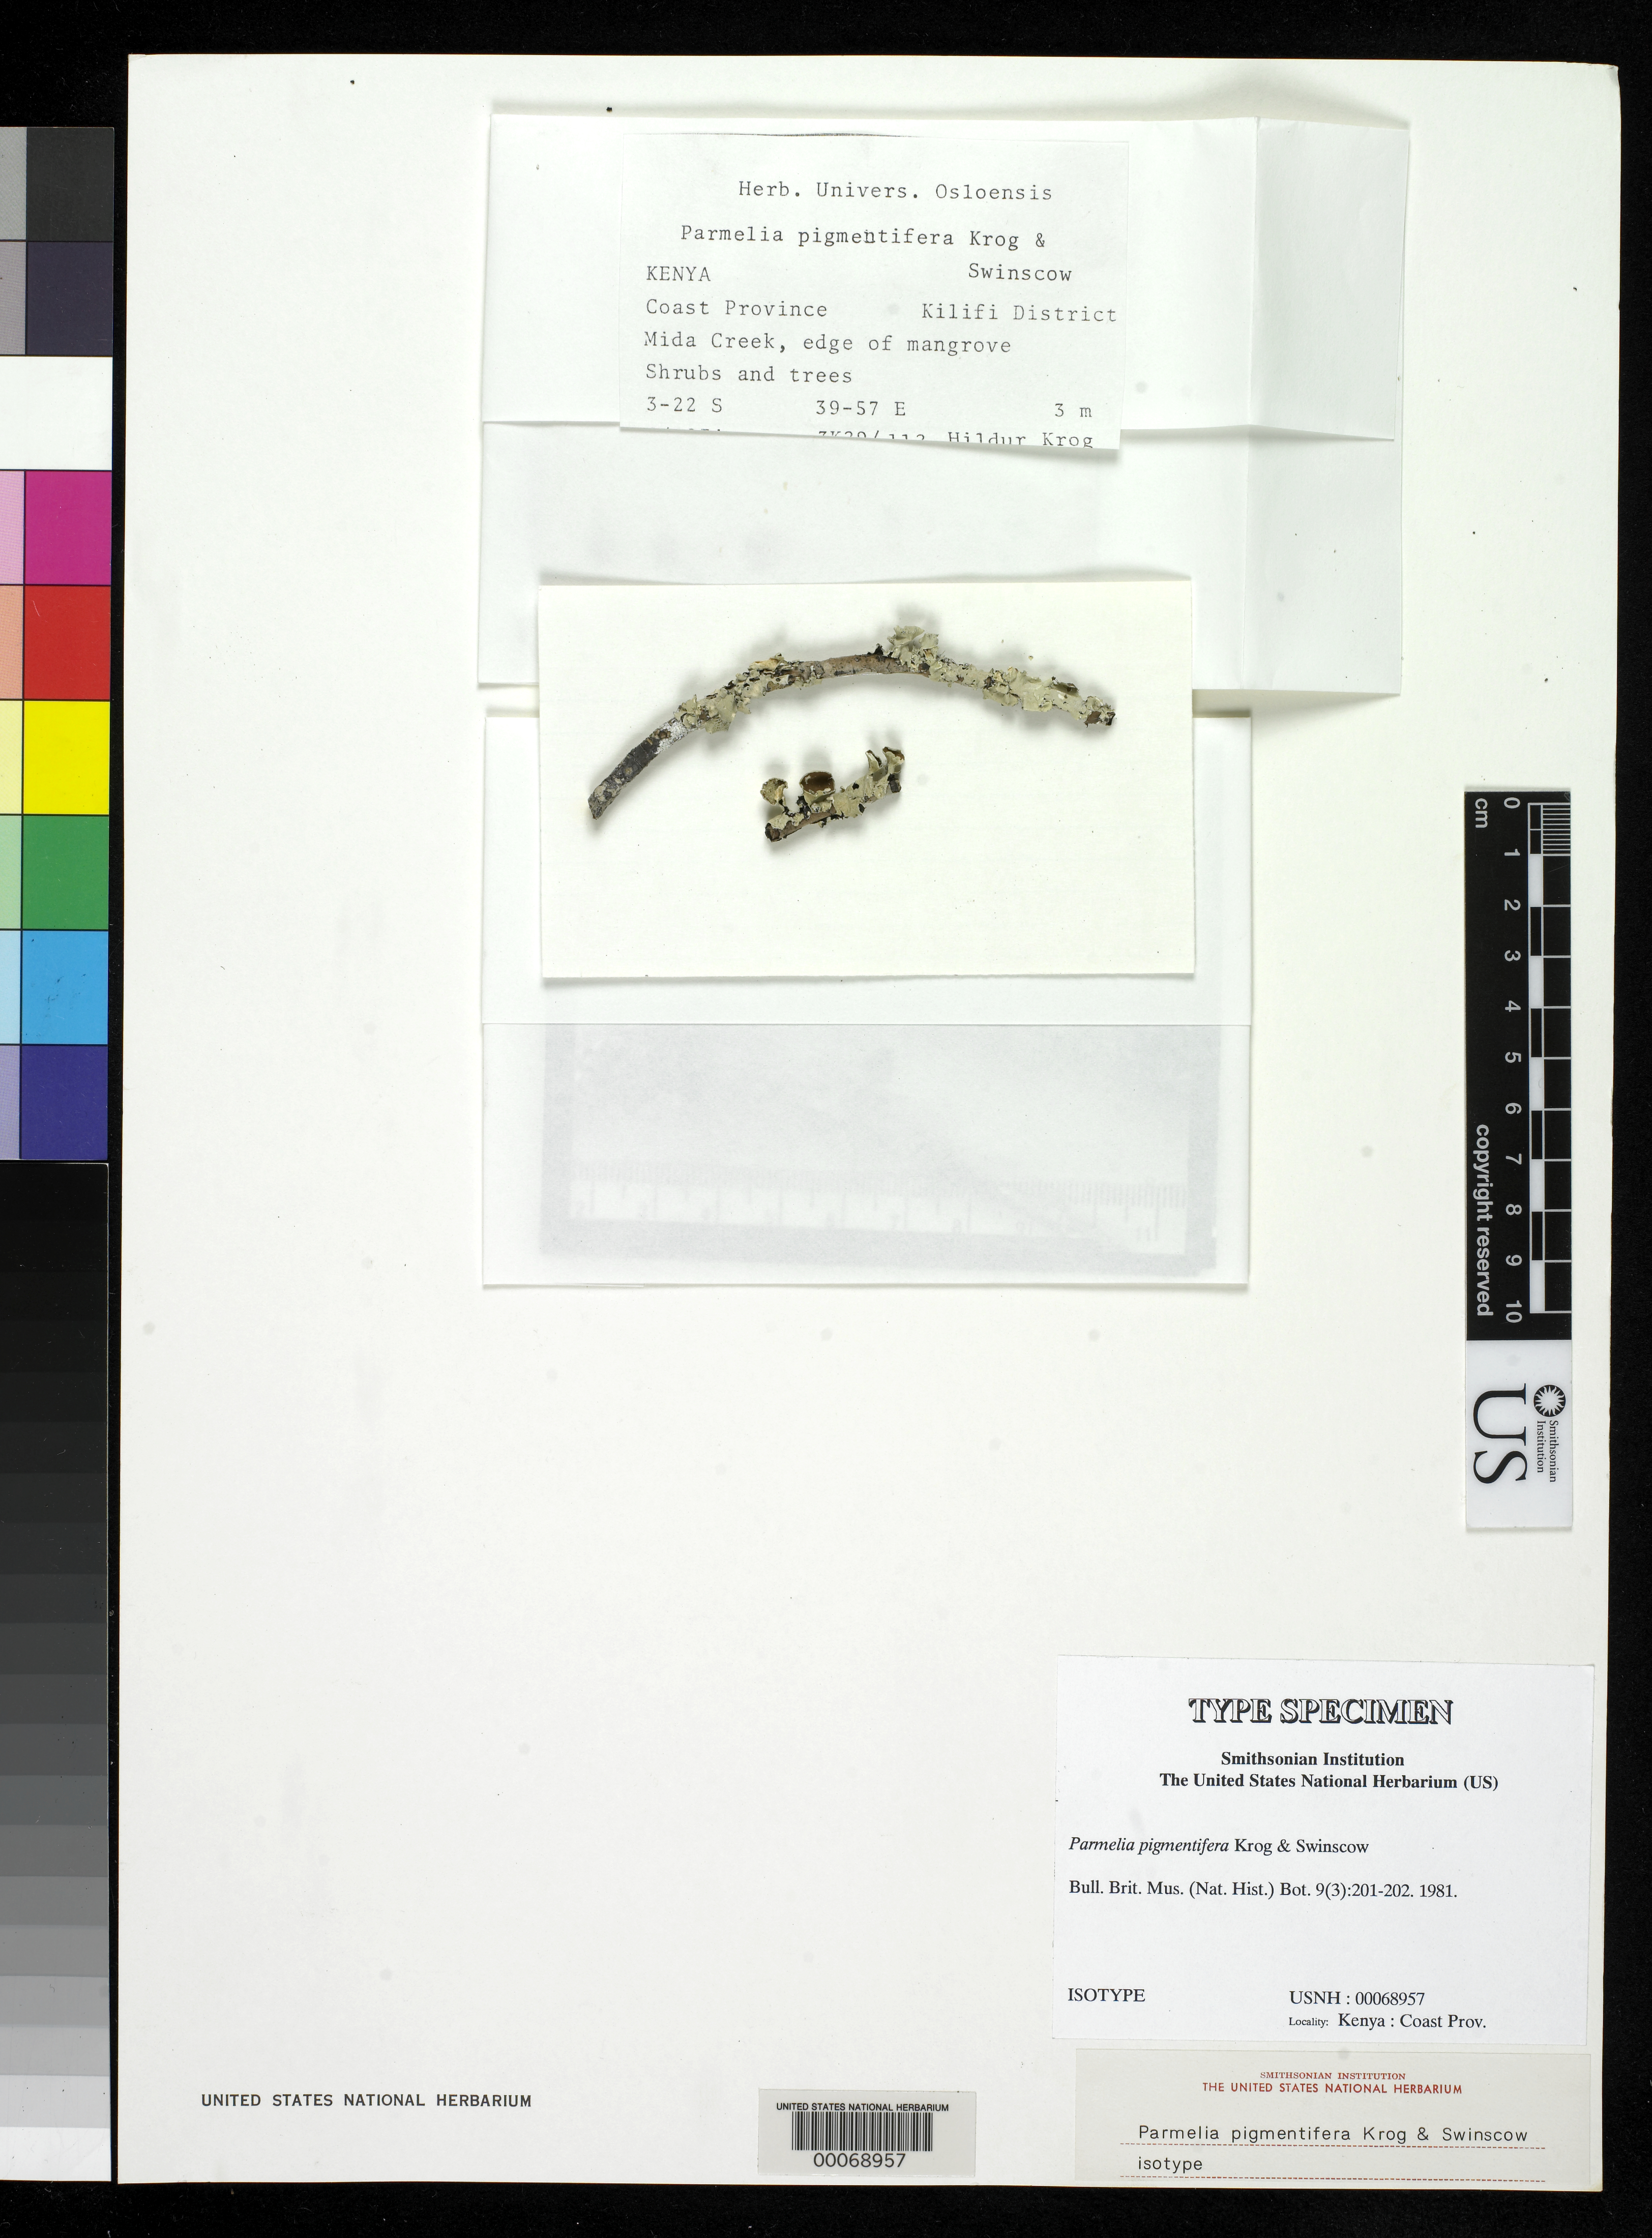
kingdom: Fungi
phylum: Ascomycota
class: Lecanoromycetes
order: Lecanorales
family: Parmeliaceae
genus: Parmelia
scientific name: Parmelia pigmentifera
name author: Krog & Swinscow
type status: Isotype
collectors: H. Krog & T. D. V. Swinscow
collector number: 3k29/112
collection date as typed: Feb 1974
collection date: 1974-02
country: Kenya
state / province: Kilifi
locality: Mida Creek.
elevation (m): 3